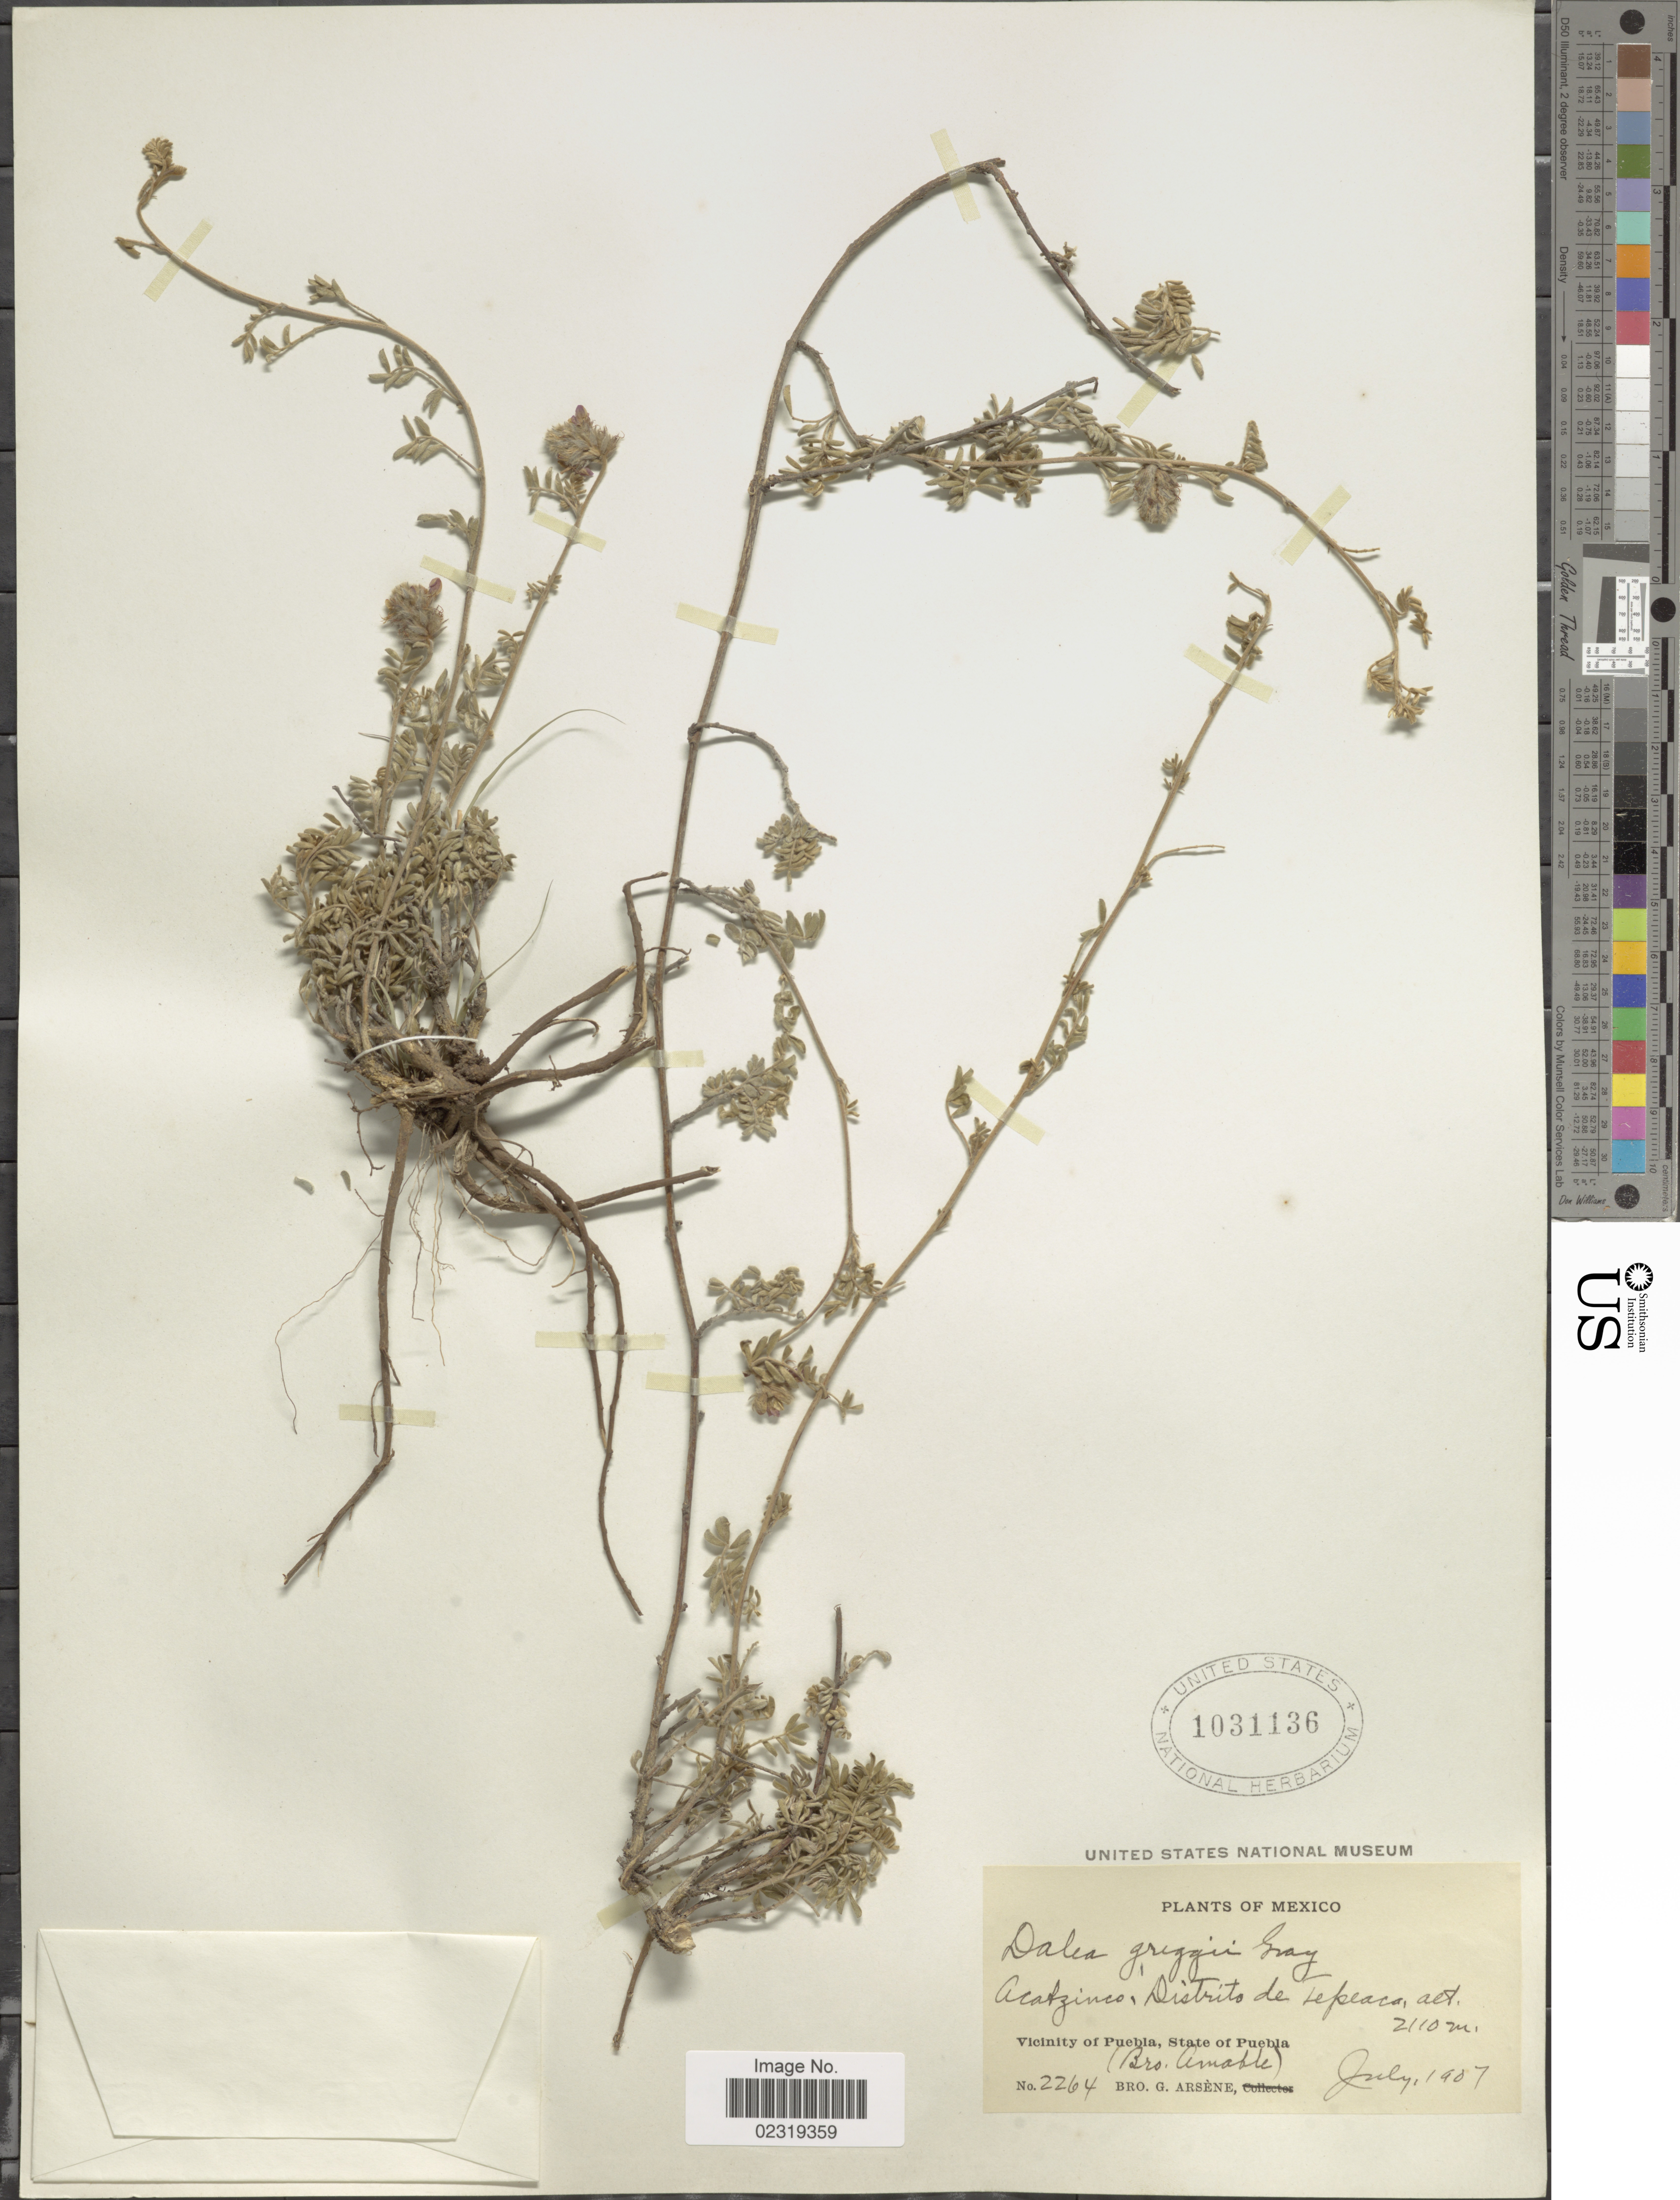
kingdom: Plantae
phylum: Tracheophyta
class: Magnoliopsida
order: Fabales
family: Fabaceae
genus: Dalea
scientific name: Dalea greggii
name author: A. Gray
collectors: B. Amable & Bro. G. Arsène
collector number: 2264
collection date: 1907-07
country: Mexico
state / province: Puebla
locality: Acatzinco, Distrito de Tepeaca. Vicinity of Puebla, State of Puebla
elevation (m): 2110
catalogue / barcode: US 1031136